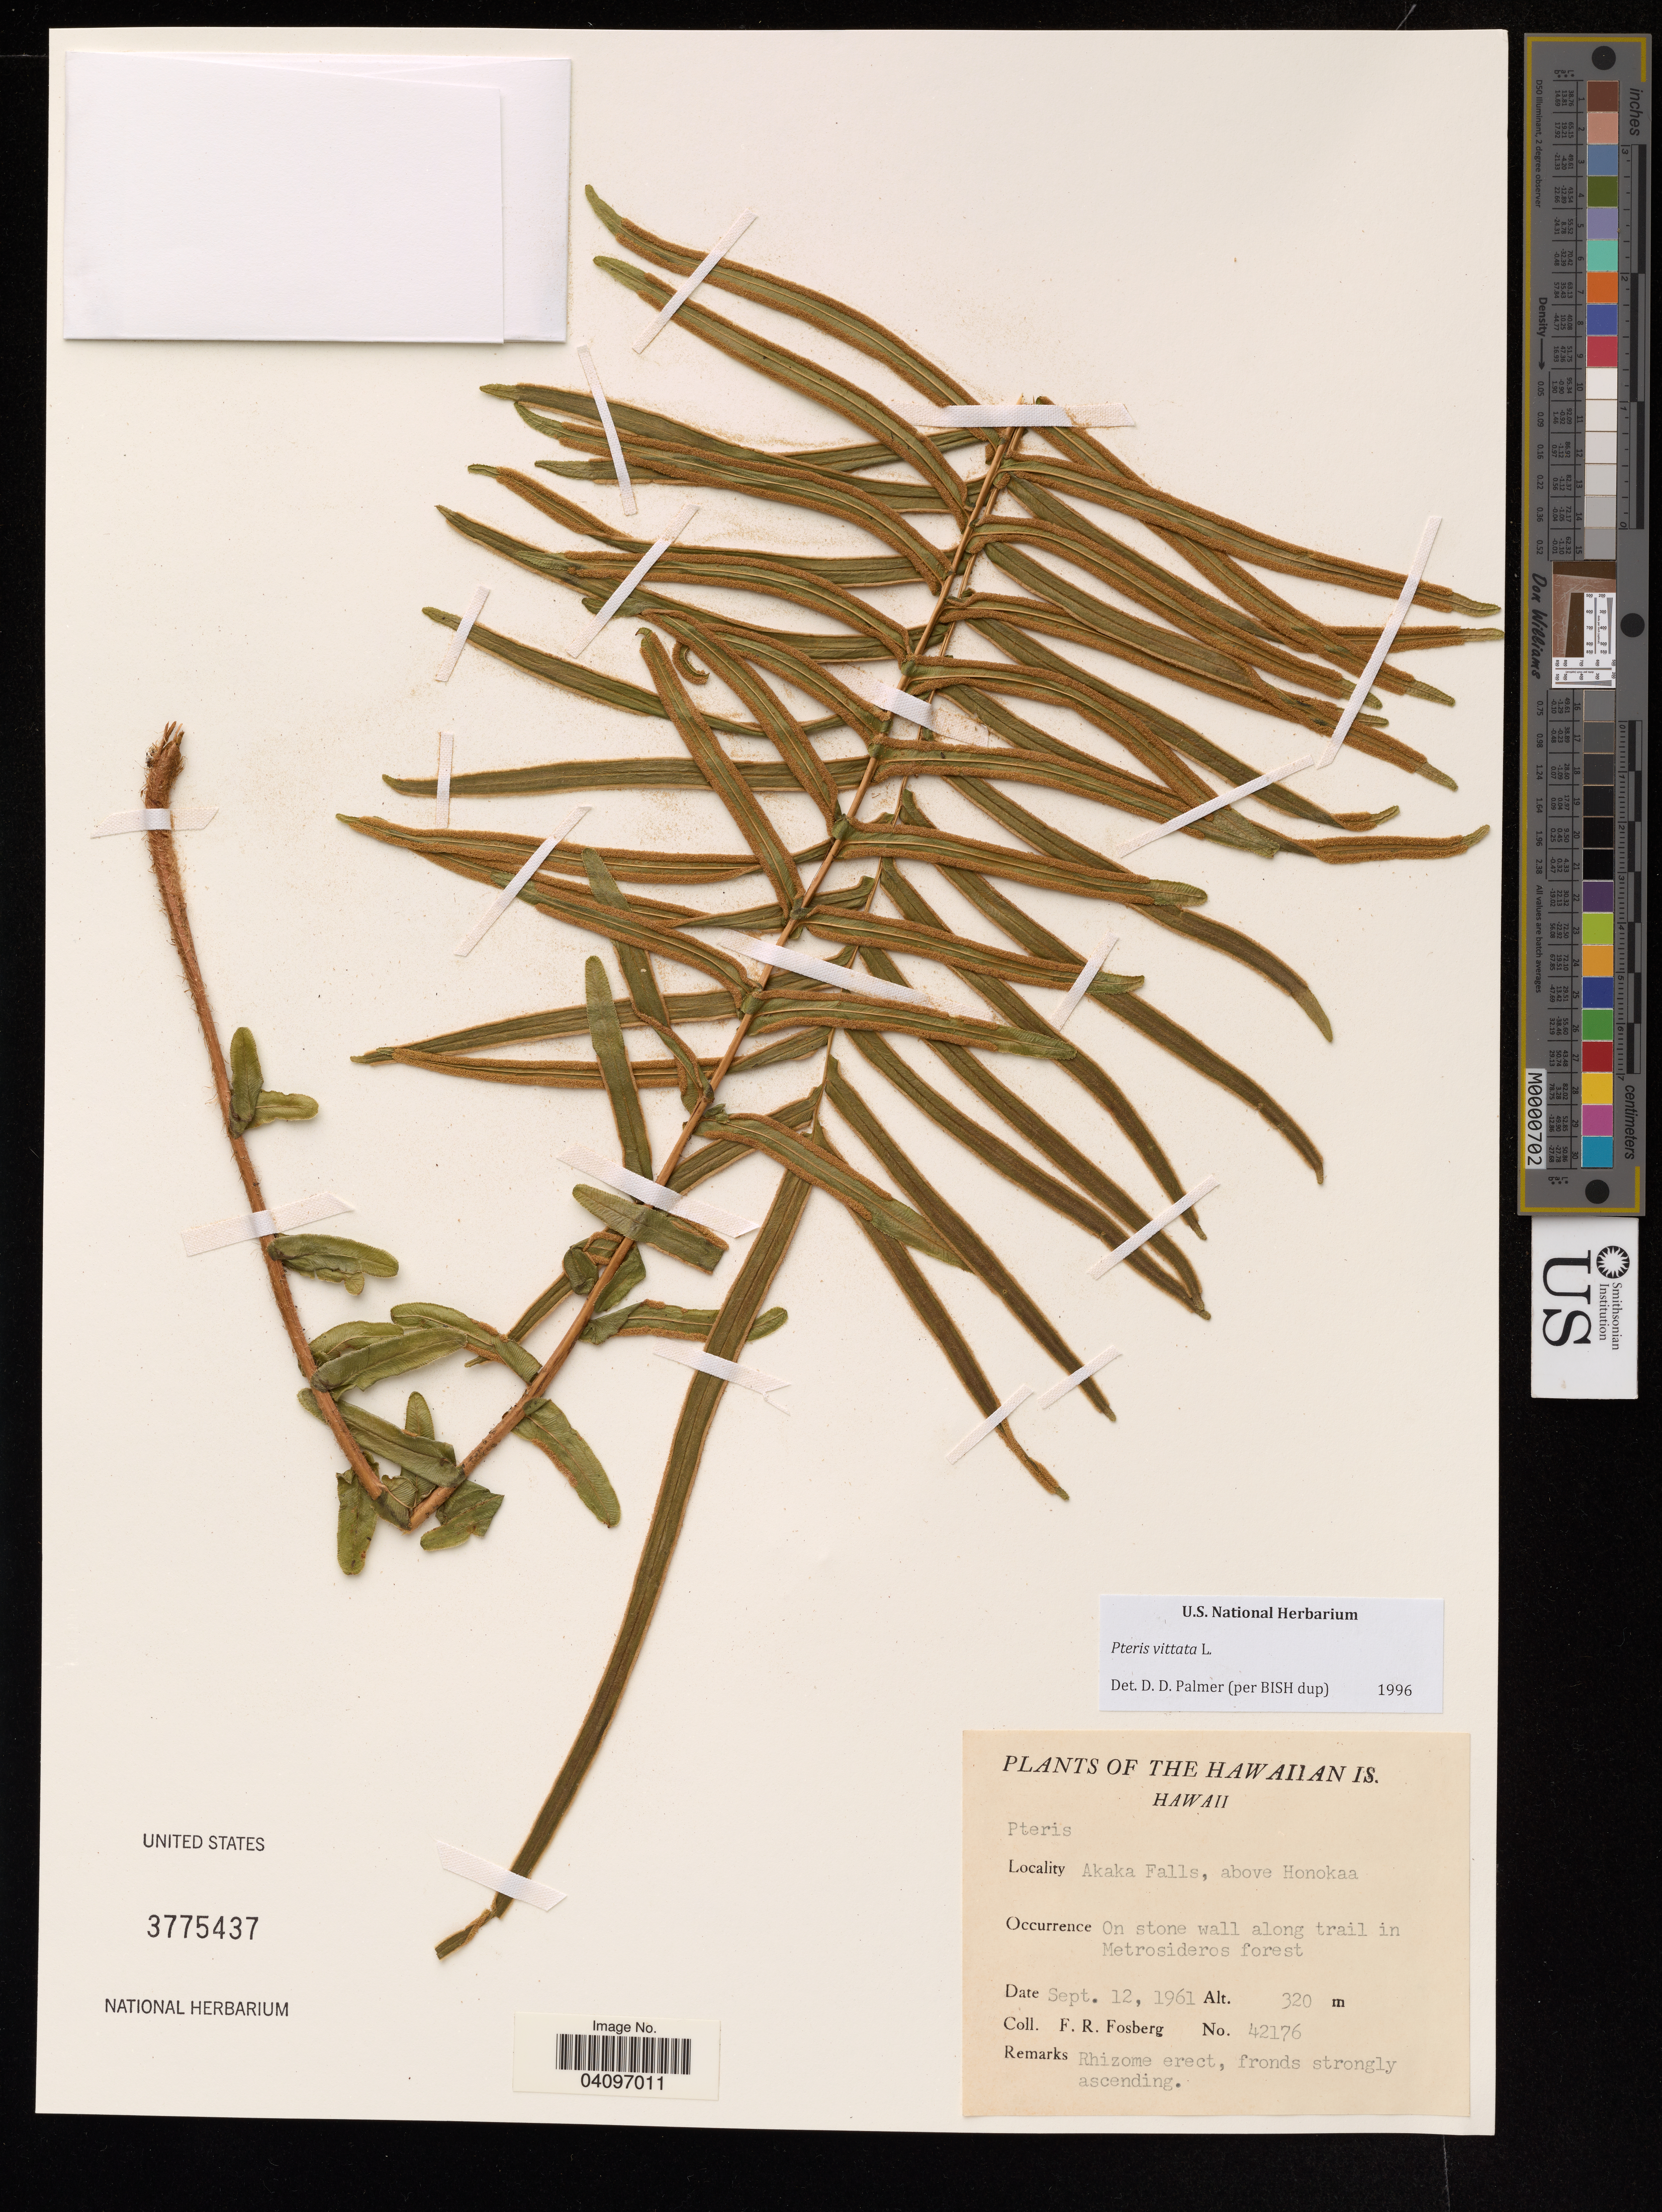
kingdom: Plantae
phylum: Tracheophyta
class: Polypodiopsida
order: Polypodiales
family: Pteridaceae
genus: Pteris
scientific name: Pteris vittata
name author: L.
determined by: Palmer, D. D.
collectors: F. R. Fosberg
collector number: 42176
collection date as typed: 12 Sep 1961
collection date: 1961-09-12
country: United States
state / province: Hawaii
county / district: Hawaii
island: Hawaii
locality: Akaka Falls, above Honokaa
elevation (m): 320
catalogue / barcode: US 3775437